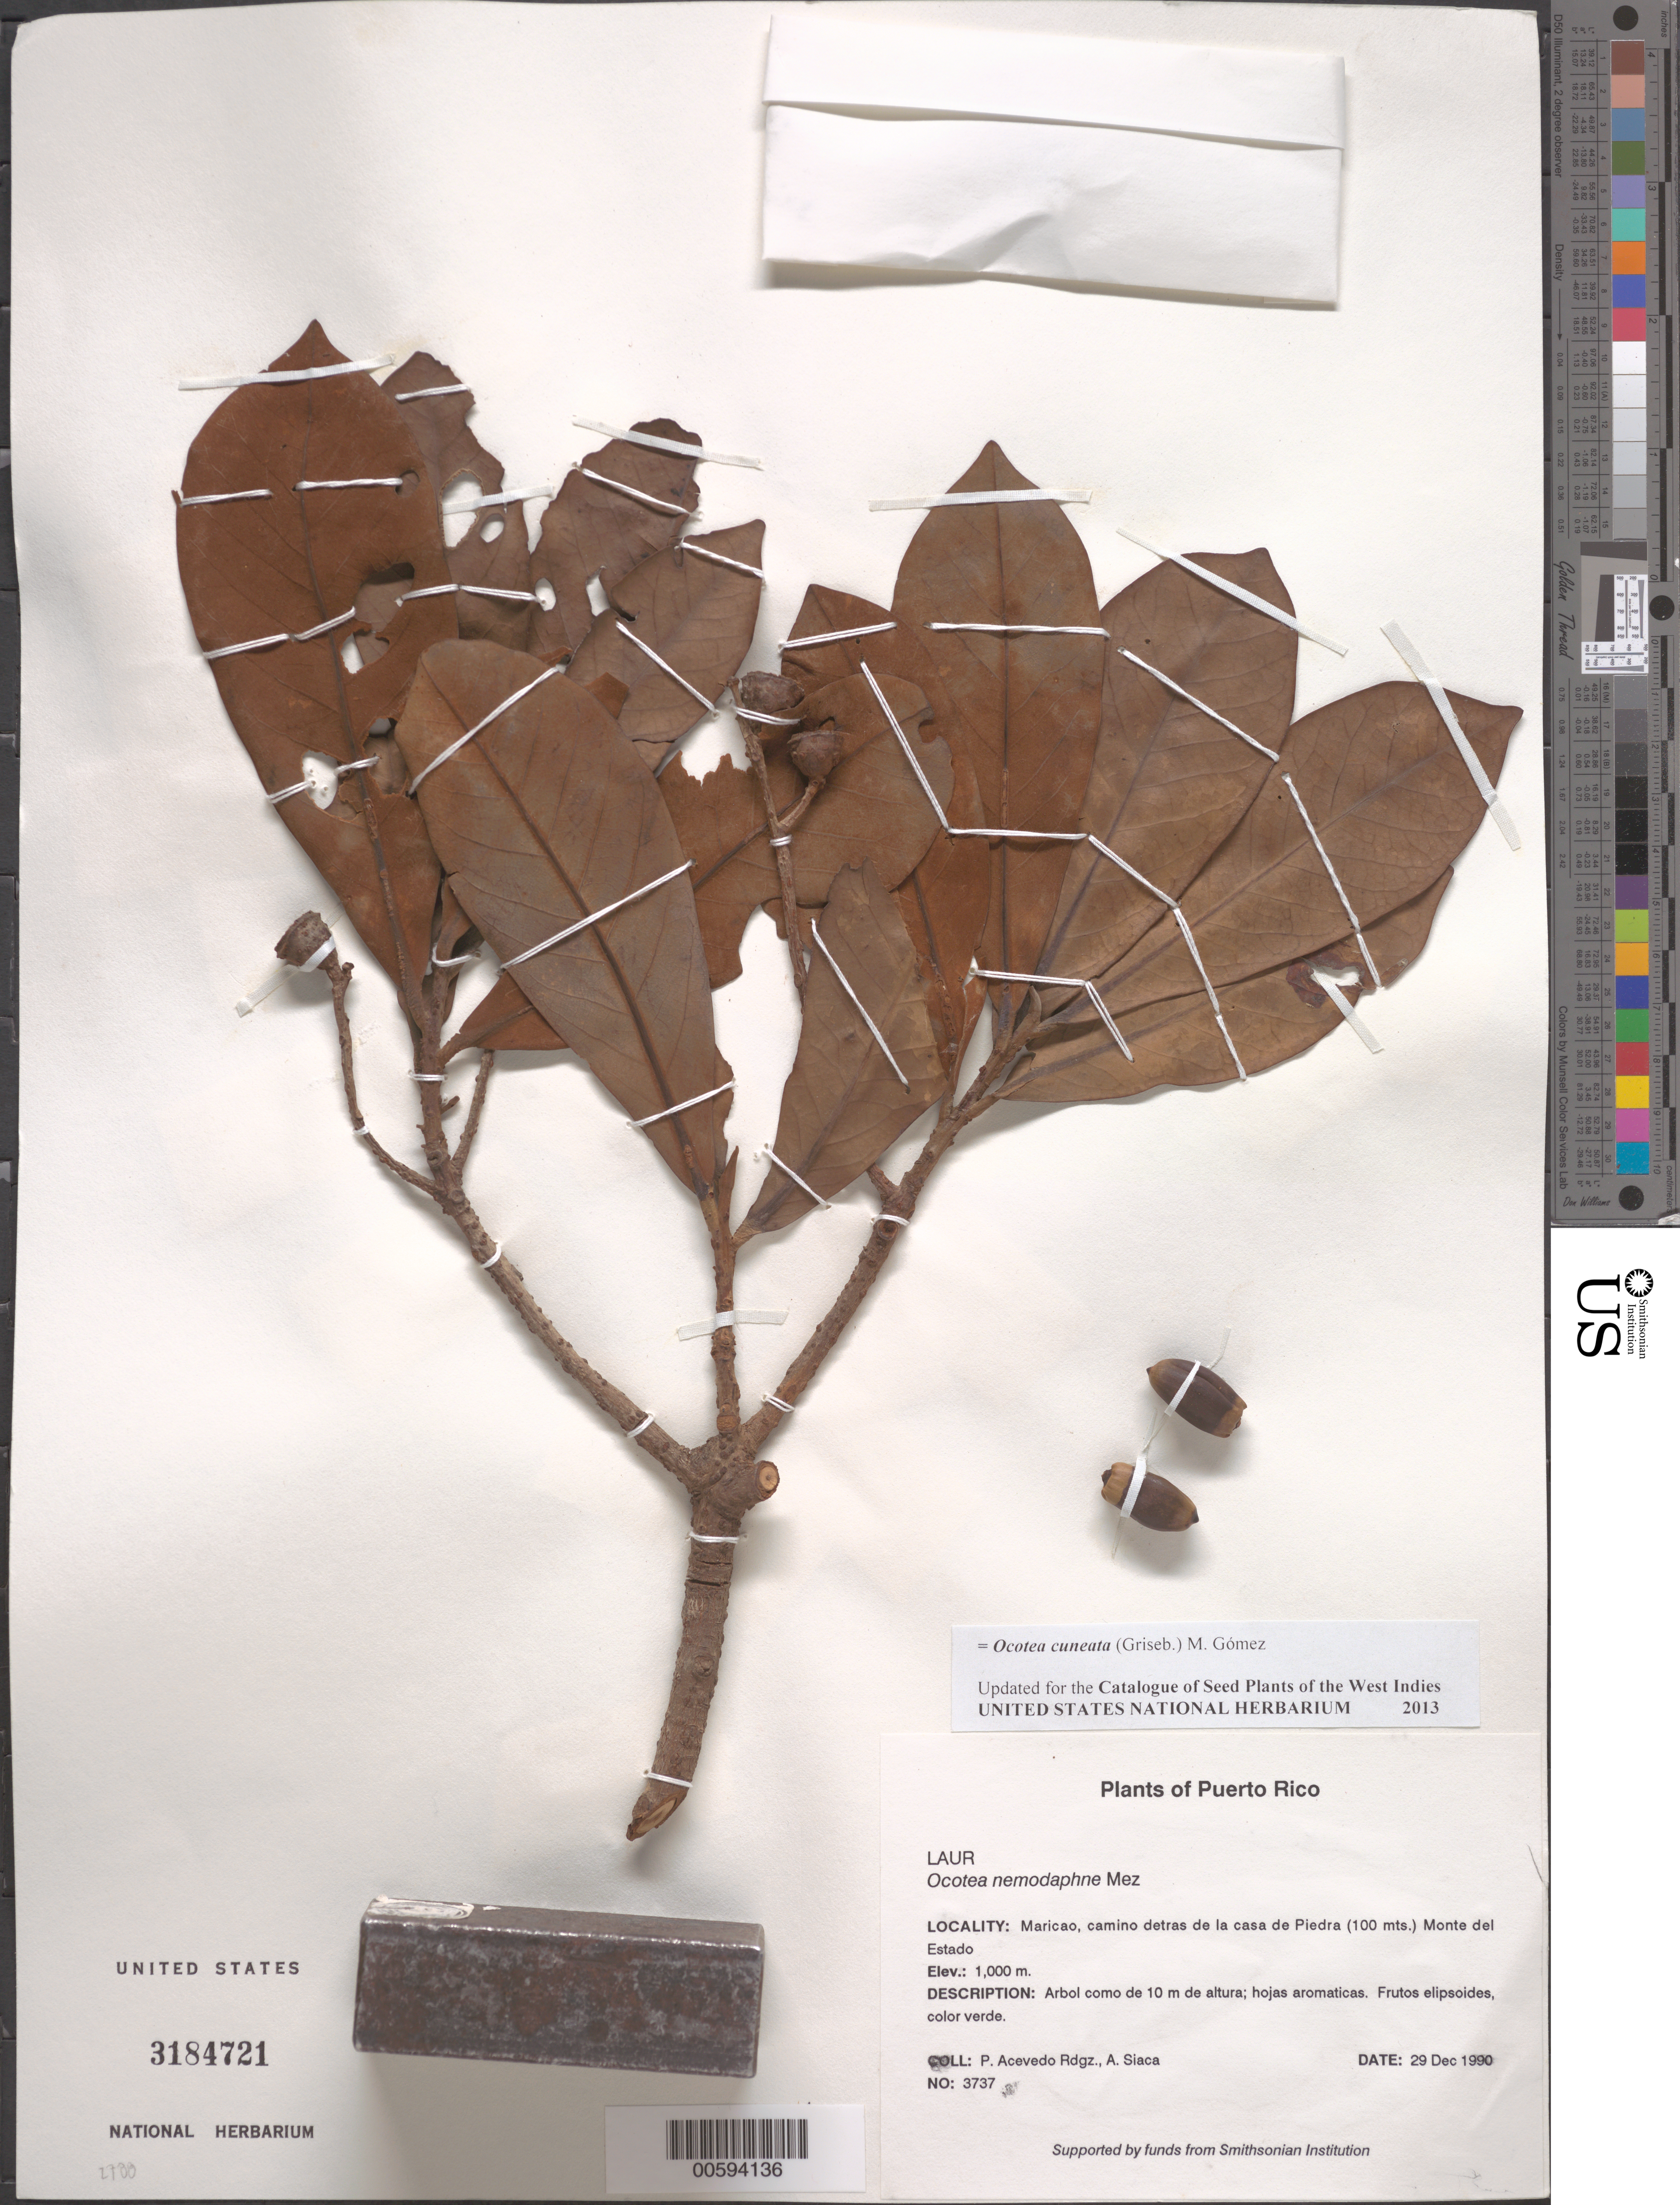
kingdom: Plantae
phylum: Tracheophyta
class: Magnoliopsida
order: Laurales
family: Lauraceae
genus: Ocotea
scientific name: Ocotea cuneata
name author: (Griseb.) M. Gómez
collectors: P. Acevedo-Rodr. & A. Siaca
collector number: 3737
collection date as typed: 29 Dec 1990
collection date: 1990-12-29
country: Puerto Rico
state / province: Maricao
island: Puerto Rico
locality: Maricao, camino detras de la casa de Piedra (100 mts.) Monte del Estado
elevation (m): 1000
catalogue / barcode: US 3184721